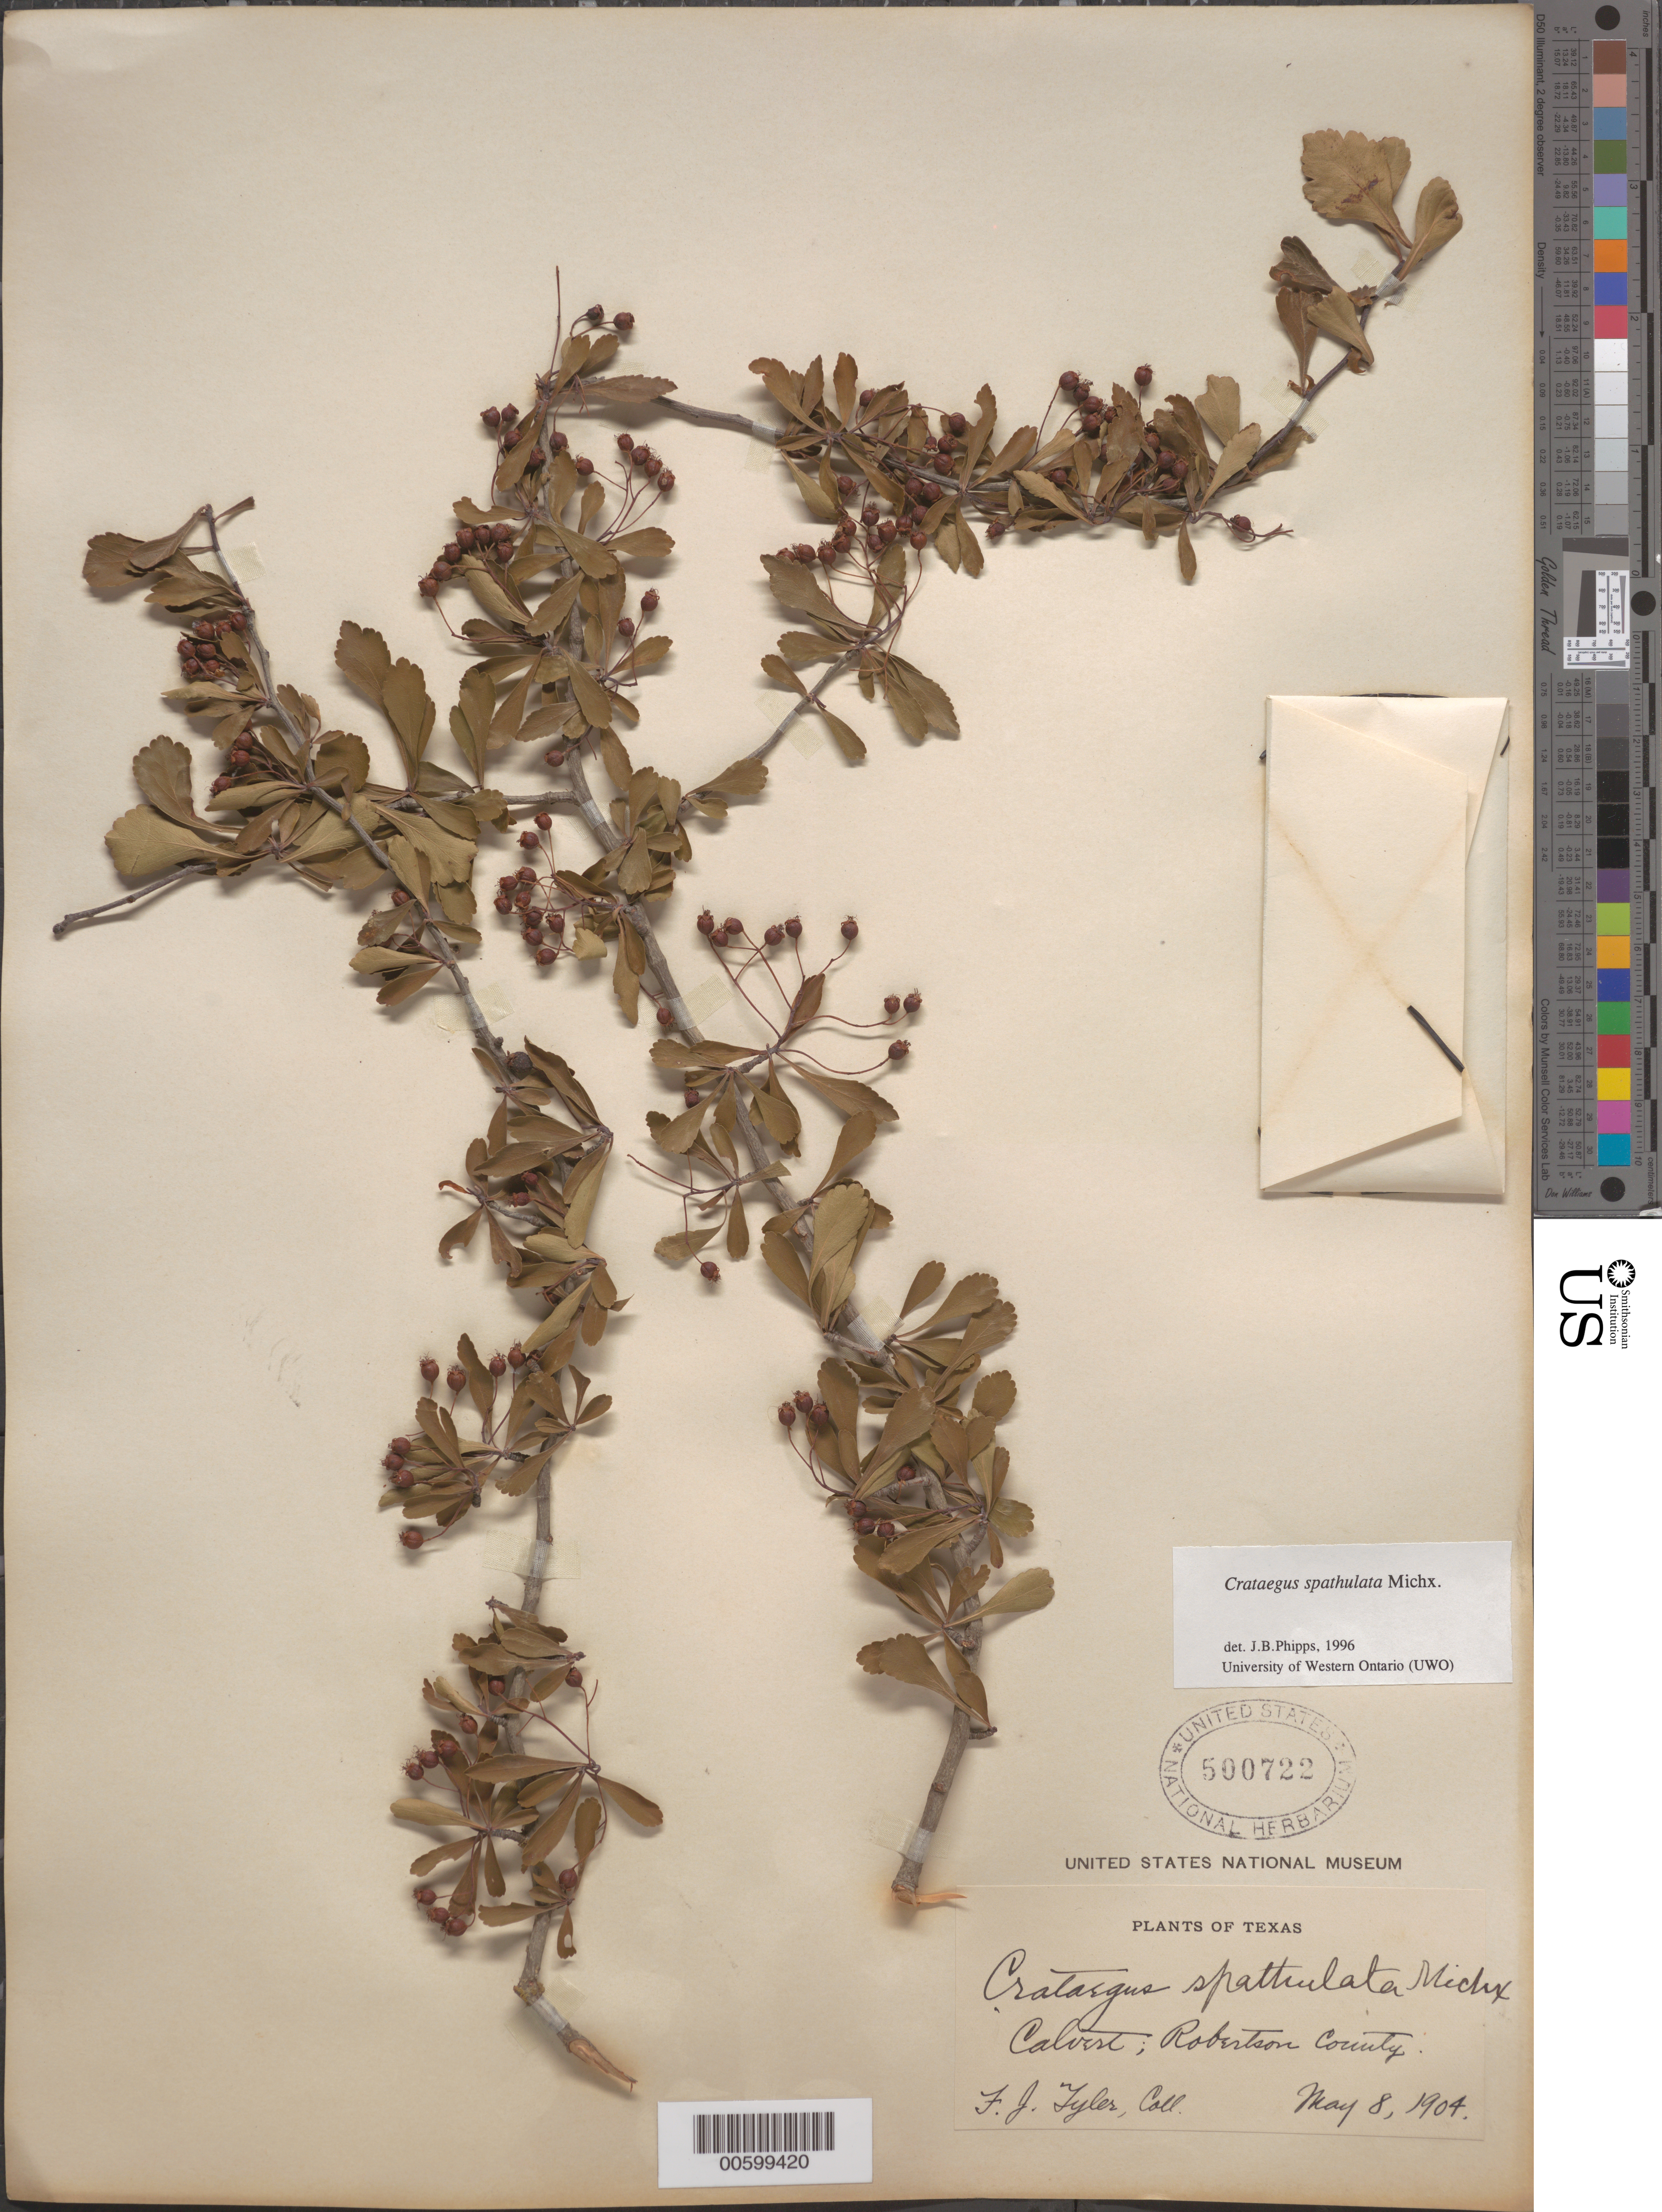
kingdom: Plantae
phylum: Tracheophyta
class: Magnoliopsida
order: Rosales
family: Rosaceae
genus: Crataegus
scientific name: Crataegus spathulata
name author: Michx.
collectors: F. Tyler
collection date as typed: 08 May 1904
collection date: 1904-05-08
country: United States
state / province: Texas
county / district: Robertson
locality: Calvert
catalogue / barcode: US 500722